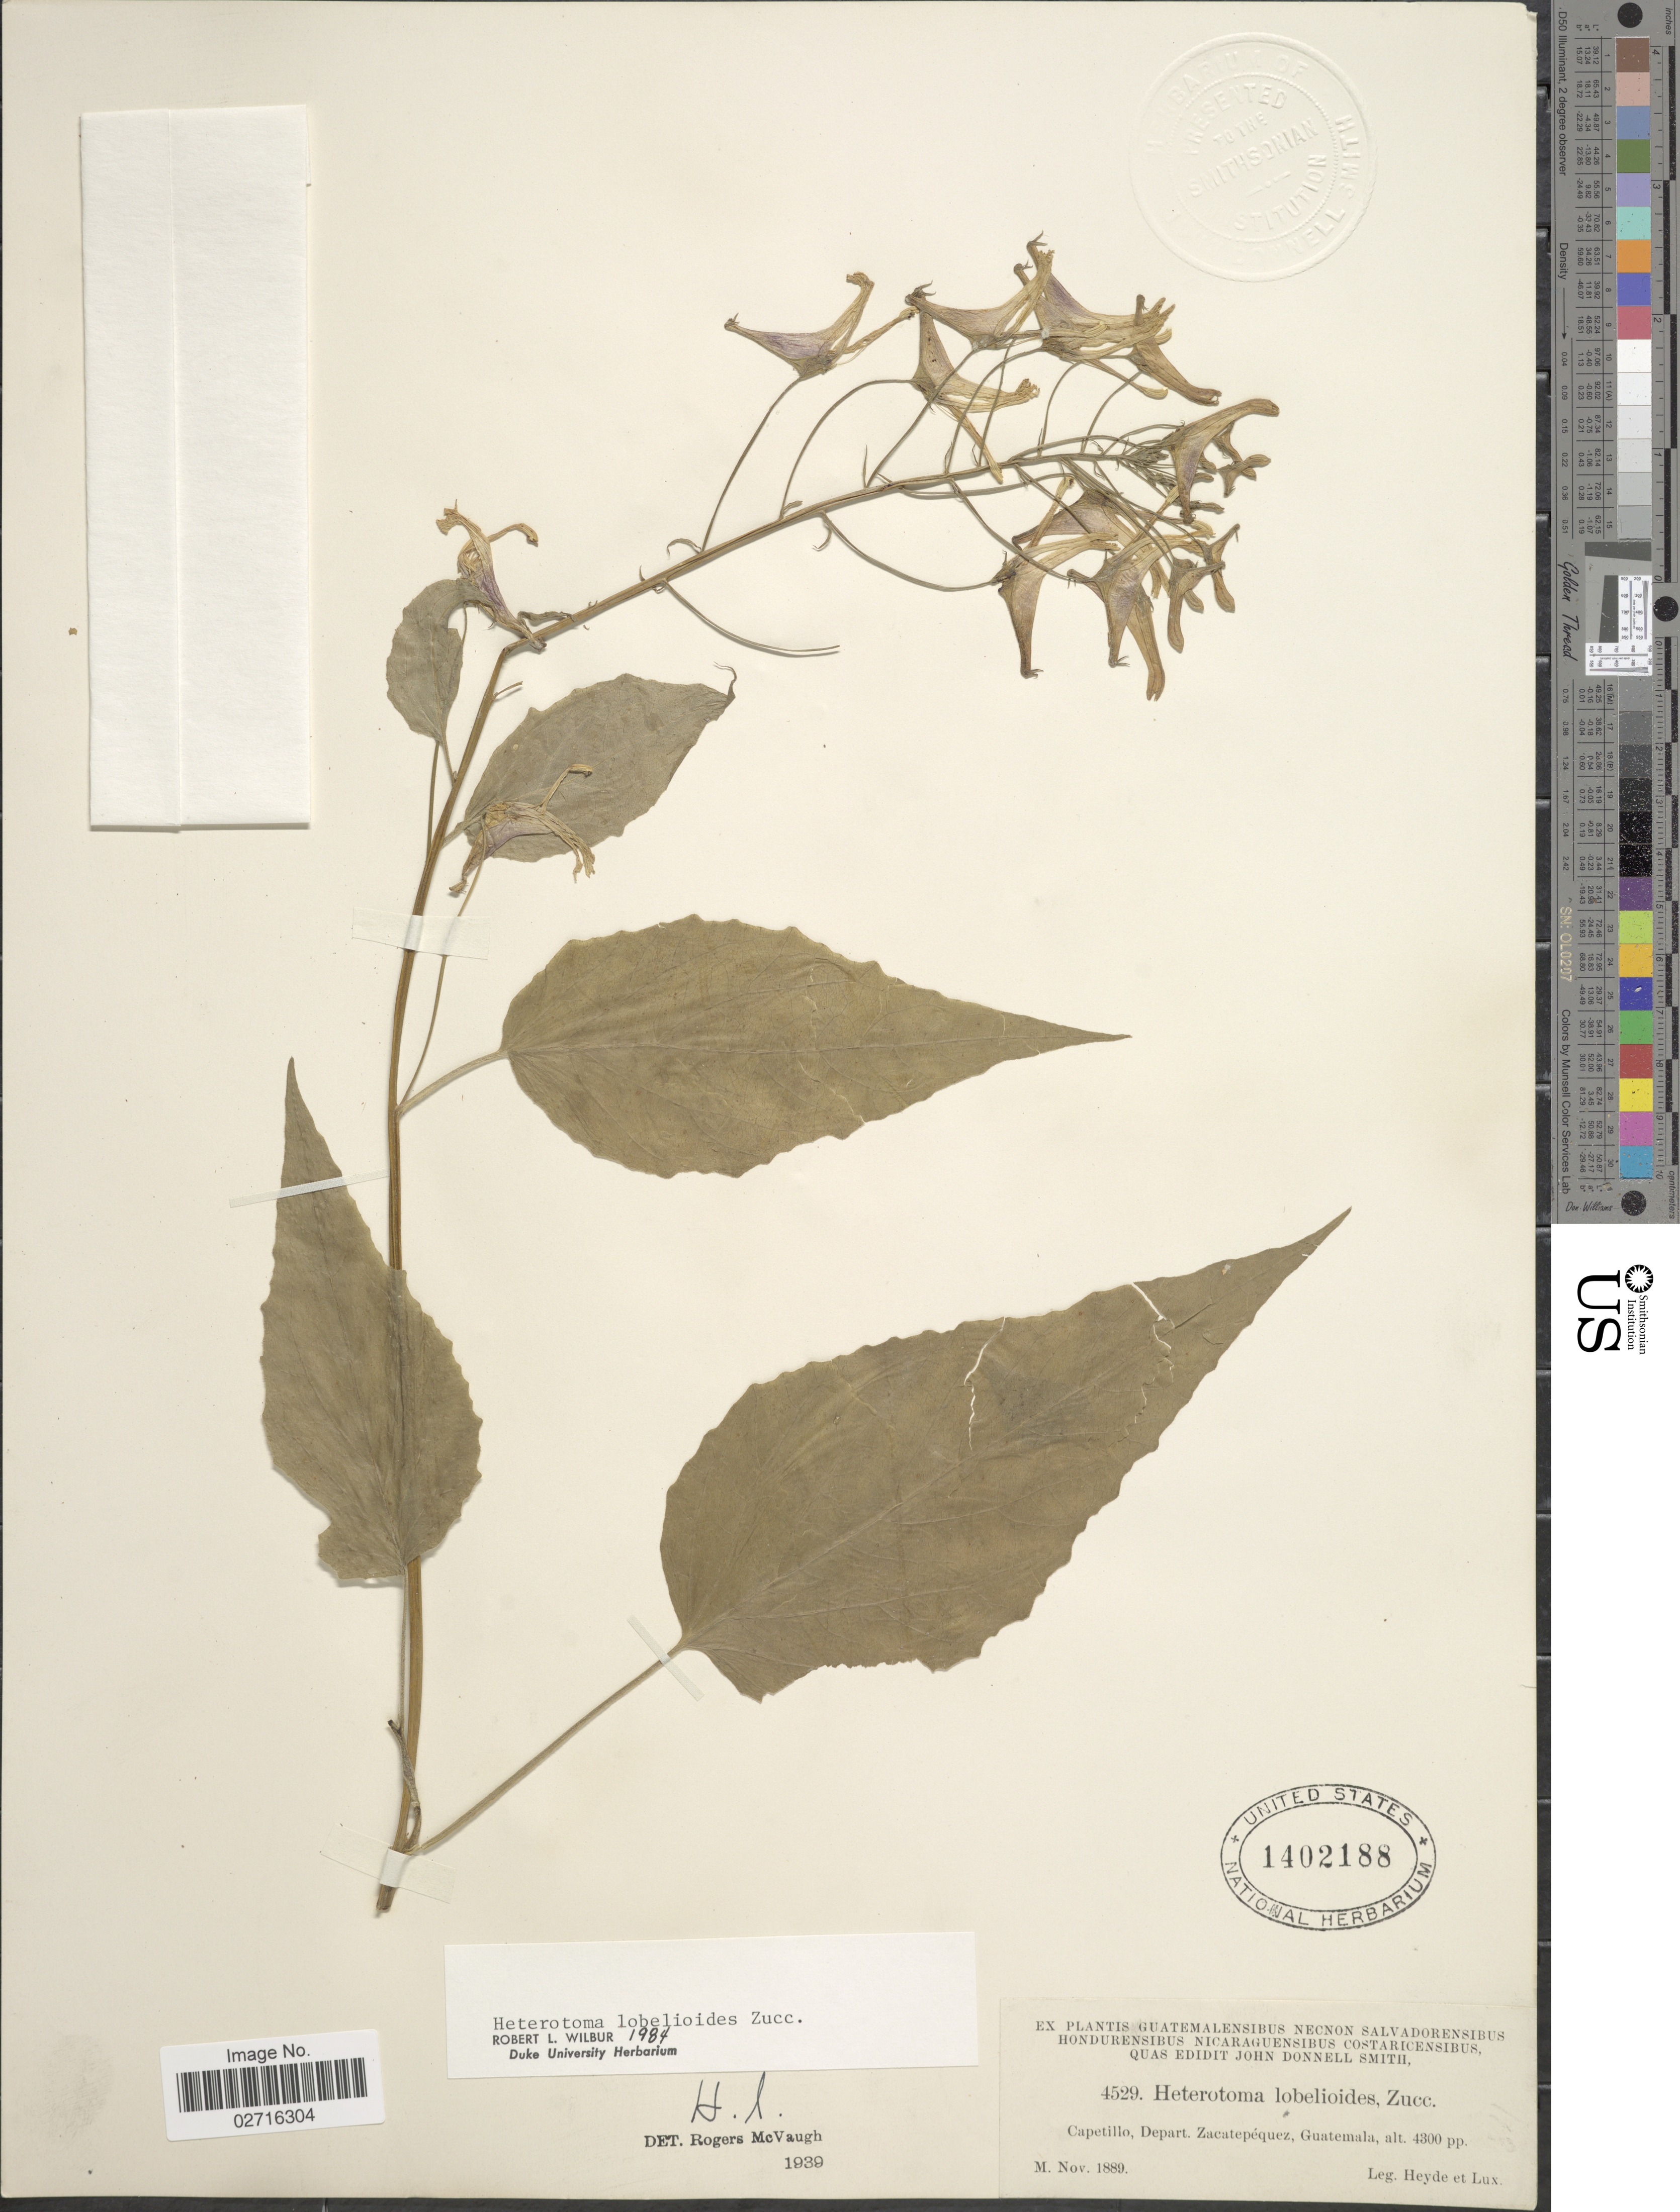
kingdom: Plantae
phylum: Tracheophyta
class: Magnoliopsida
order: Asterales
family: Campanulaceae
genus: Heterotoma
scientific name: Heterotoma lobelioides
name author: Zucc.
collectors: Heyde & Lux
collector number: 4529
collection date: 1889-11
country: Guatemala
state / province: Sacatepéquez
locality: Capetillo, Depart Sacatepéquez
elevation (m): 1311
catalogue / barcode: US 1402188